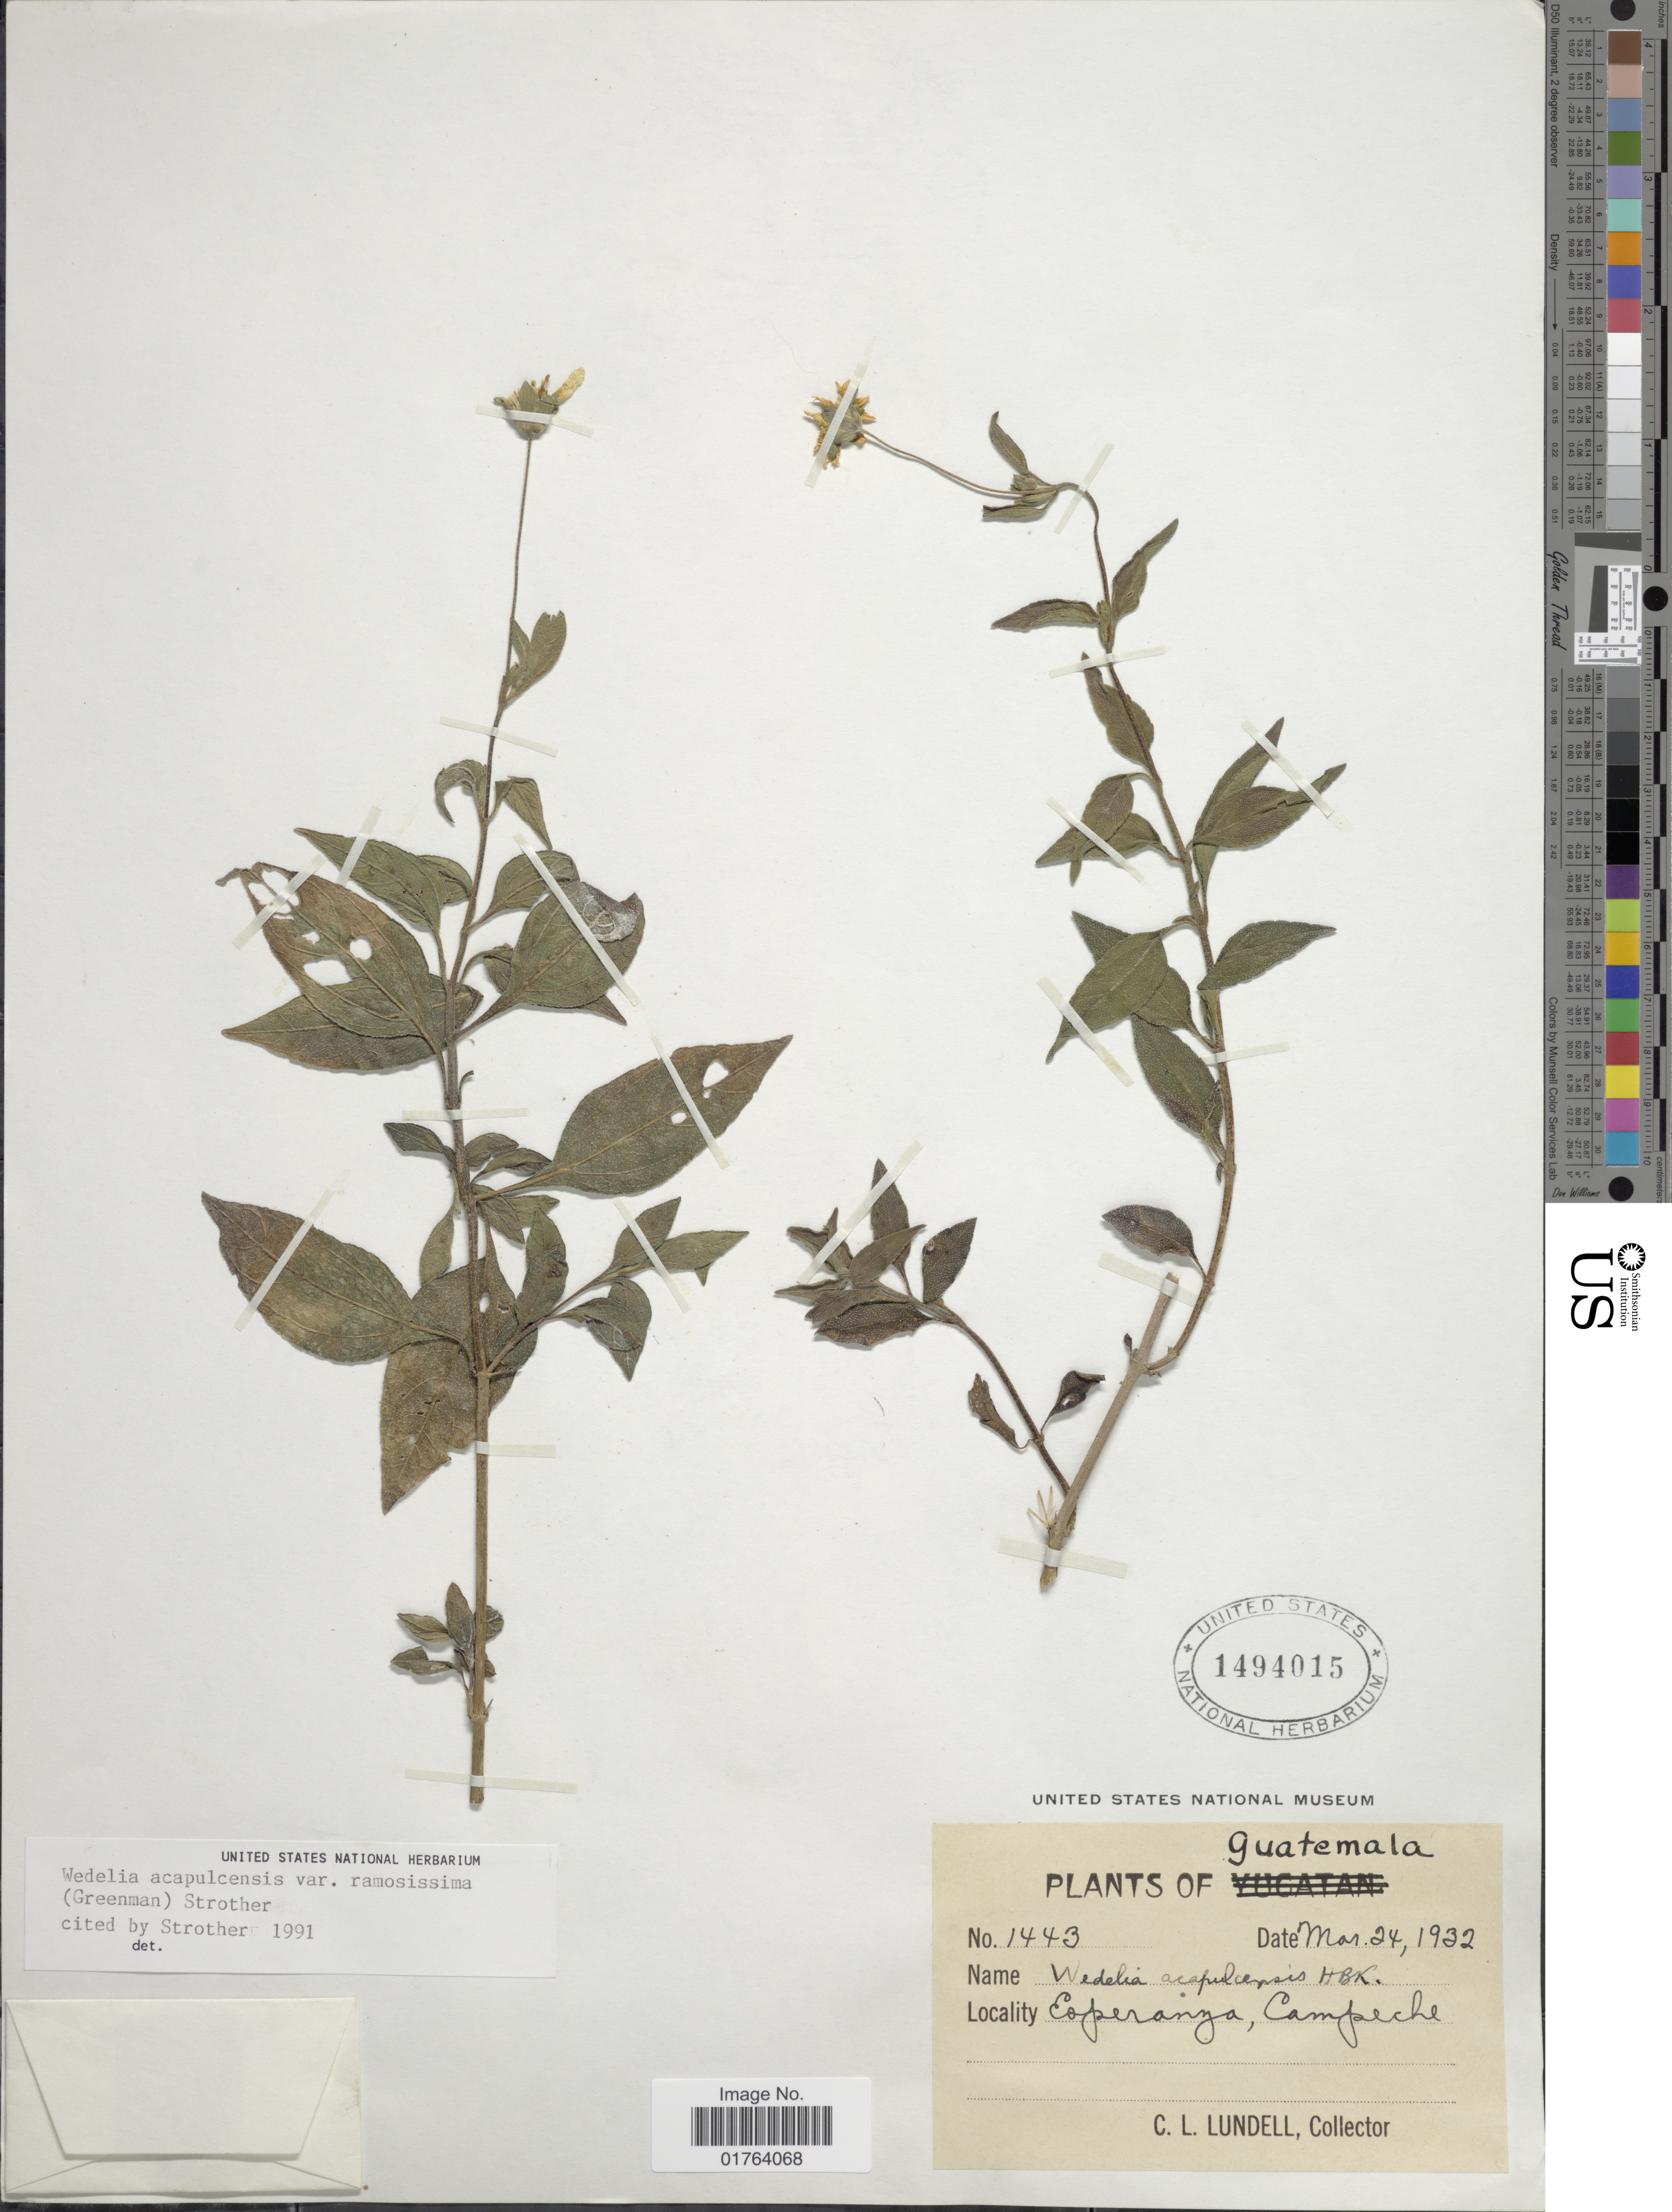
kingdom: Plantae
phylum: Tracheophyta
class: Magnoliopsida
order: Asterales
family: Asteraceae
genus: Wedelia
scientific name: Wedelia acapulcensis var. ramosissima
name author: (Greenm.) Strother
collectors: C. L. Lundell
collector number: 1443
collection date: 1932-03-24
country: Mexico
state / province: Campeche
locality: Esperanza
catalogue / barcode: US 1494015